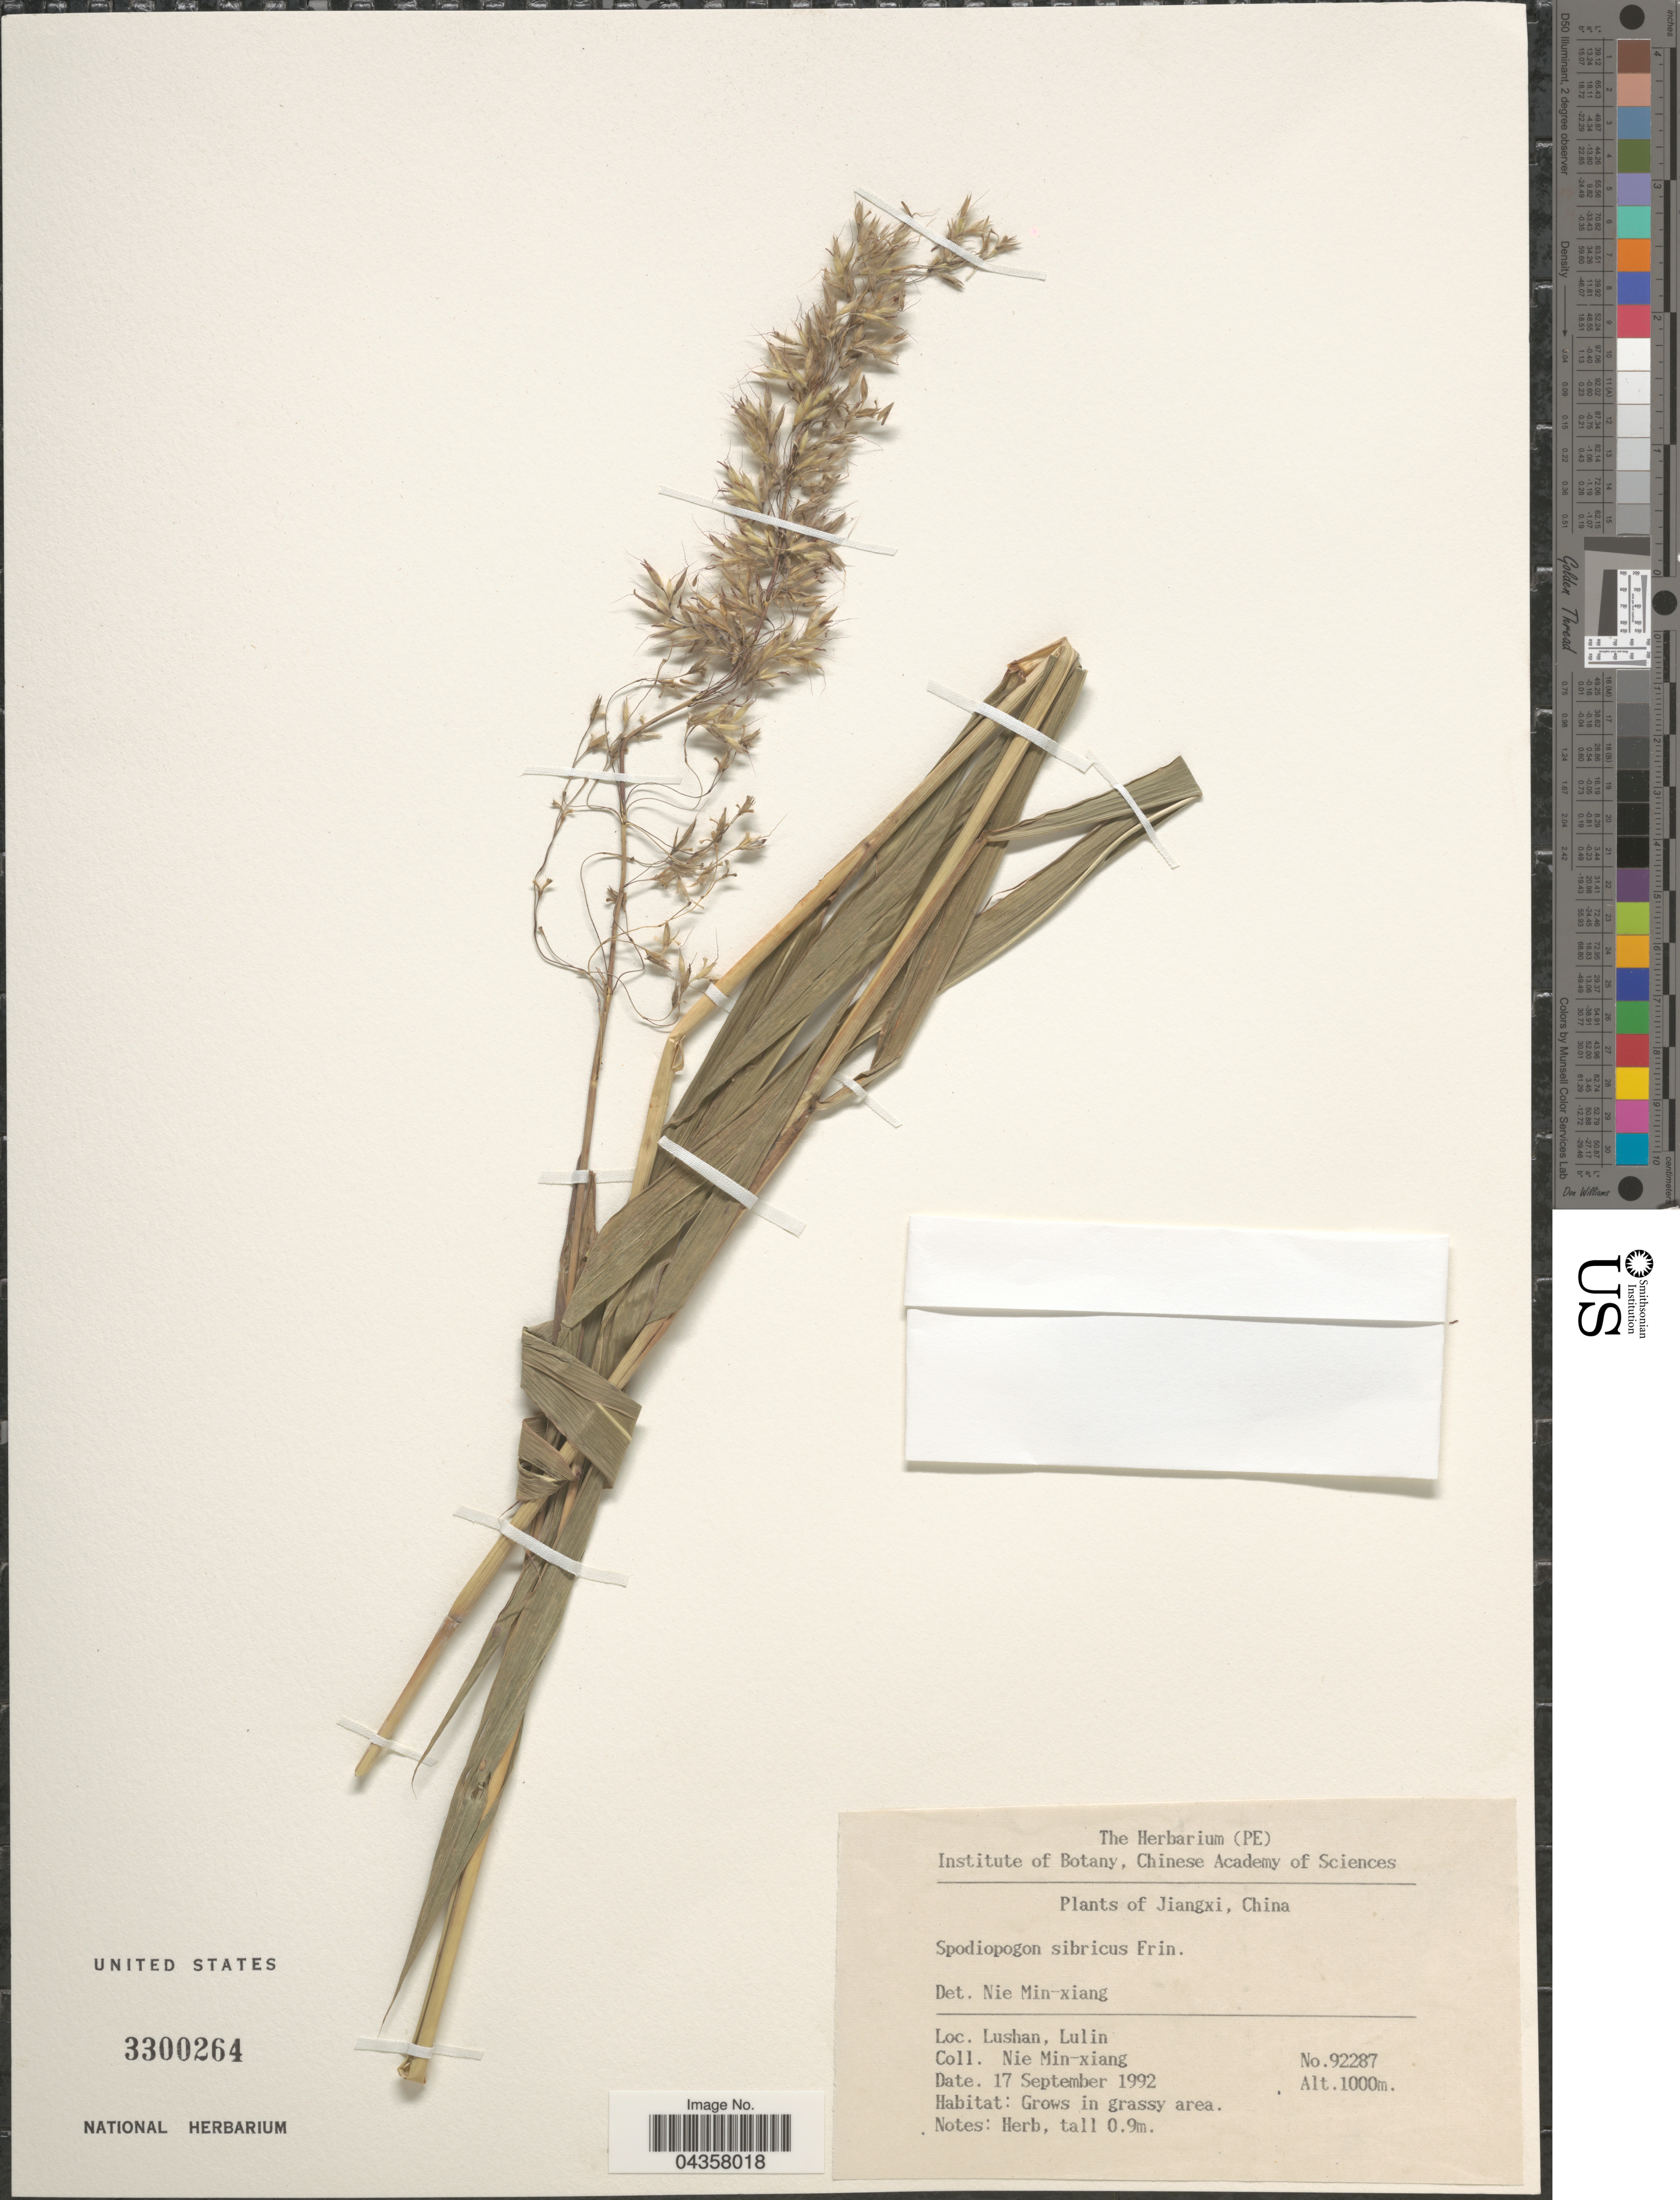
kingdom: Plantae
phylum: Tracheophyta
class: Liliopsida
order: Poales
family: Poaceae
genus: Spodiopogon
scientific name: Spodiopogon sibiricus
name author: Trin.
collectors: M. Nie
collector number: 92287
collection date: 1992-09-17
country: China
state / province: Jiangxi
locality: Lushan, Lulin.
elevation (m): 1000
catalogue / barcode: US 3300264